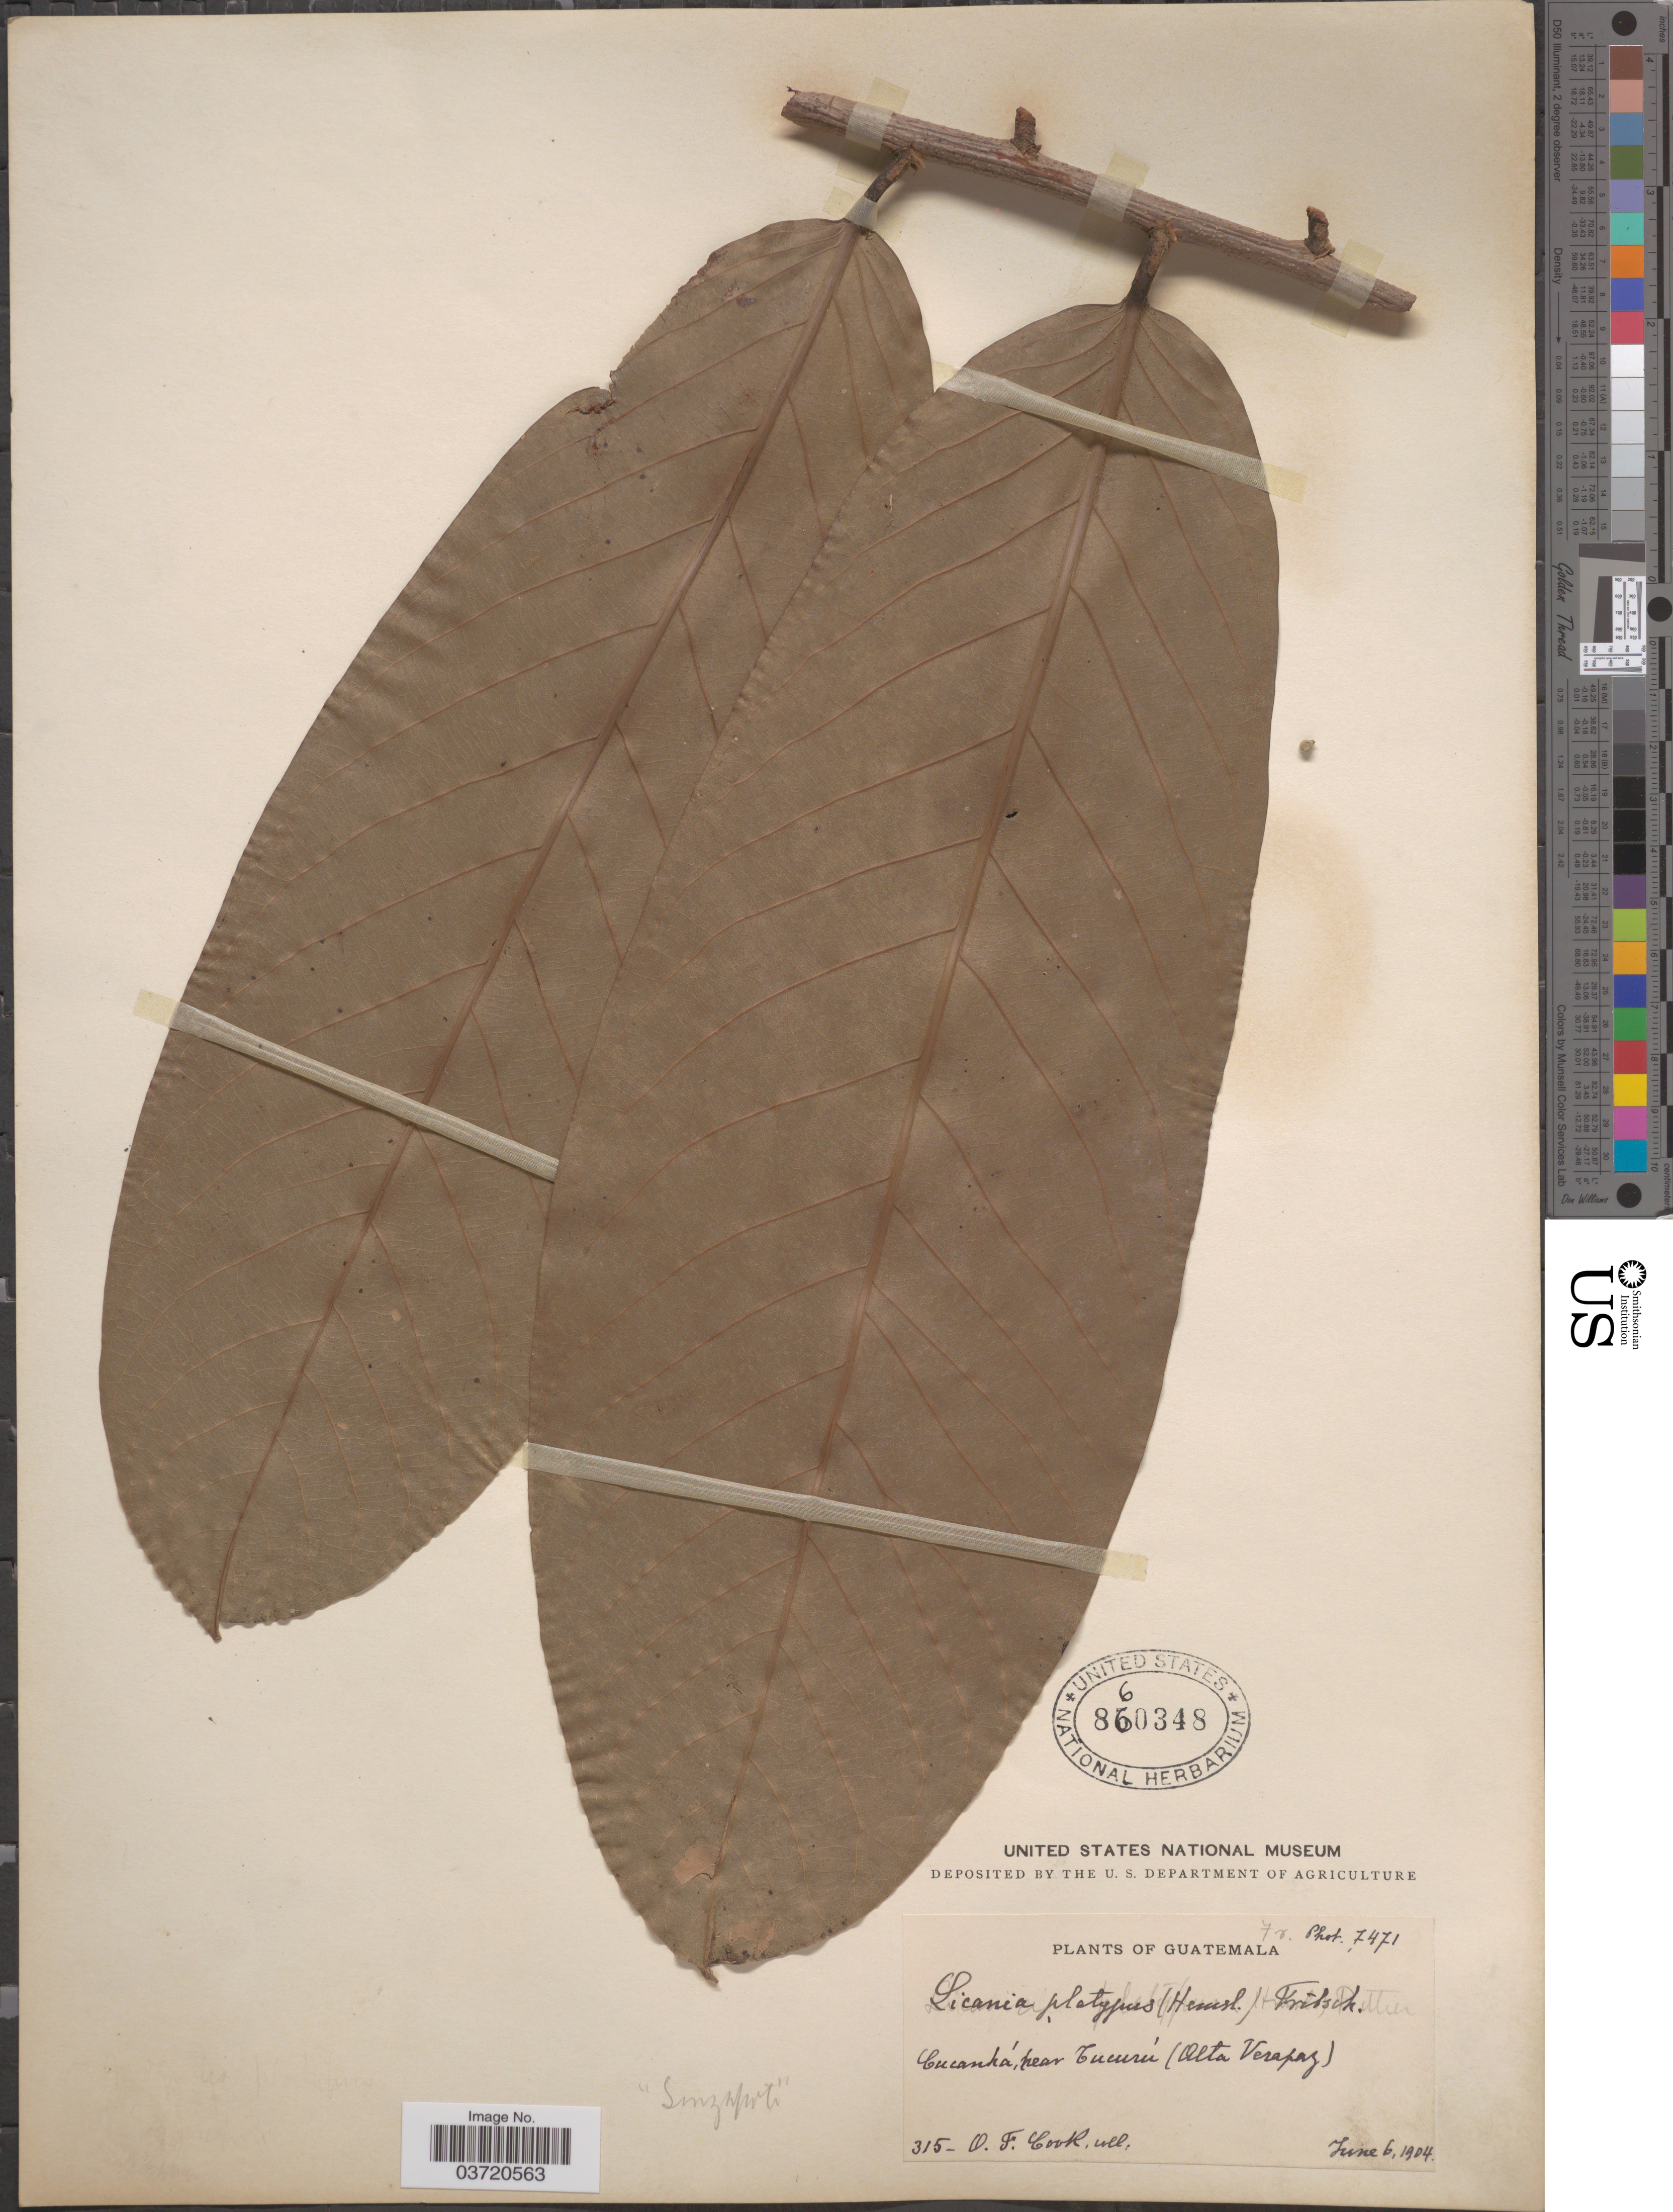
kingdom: Plantae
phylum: Tracheophyta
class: Magnoliopsida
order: Malpighiales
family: Chrysobalanaceae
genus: Moquilea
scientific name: Moquilea platypus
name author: Hemsl.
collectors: O. F. Cook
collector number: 315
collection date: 1904-06-06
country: Guatemala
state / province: Alta Verapaz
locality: Cucanhá, near Tucurú.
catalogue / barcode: US 860348